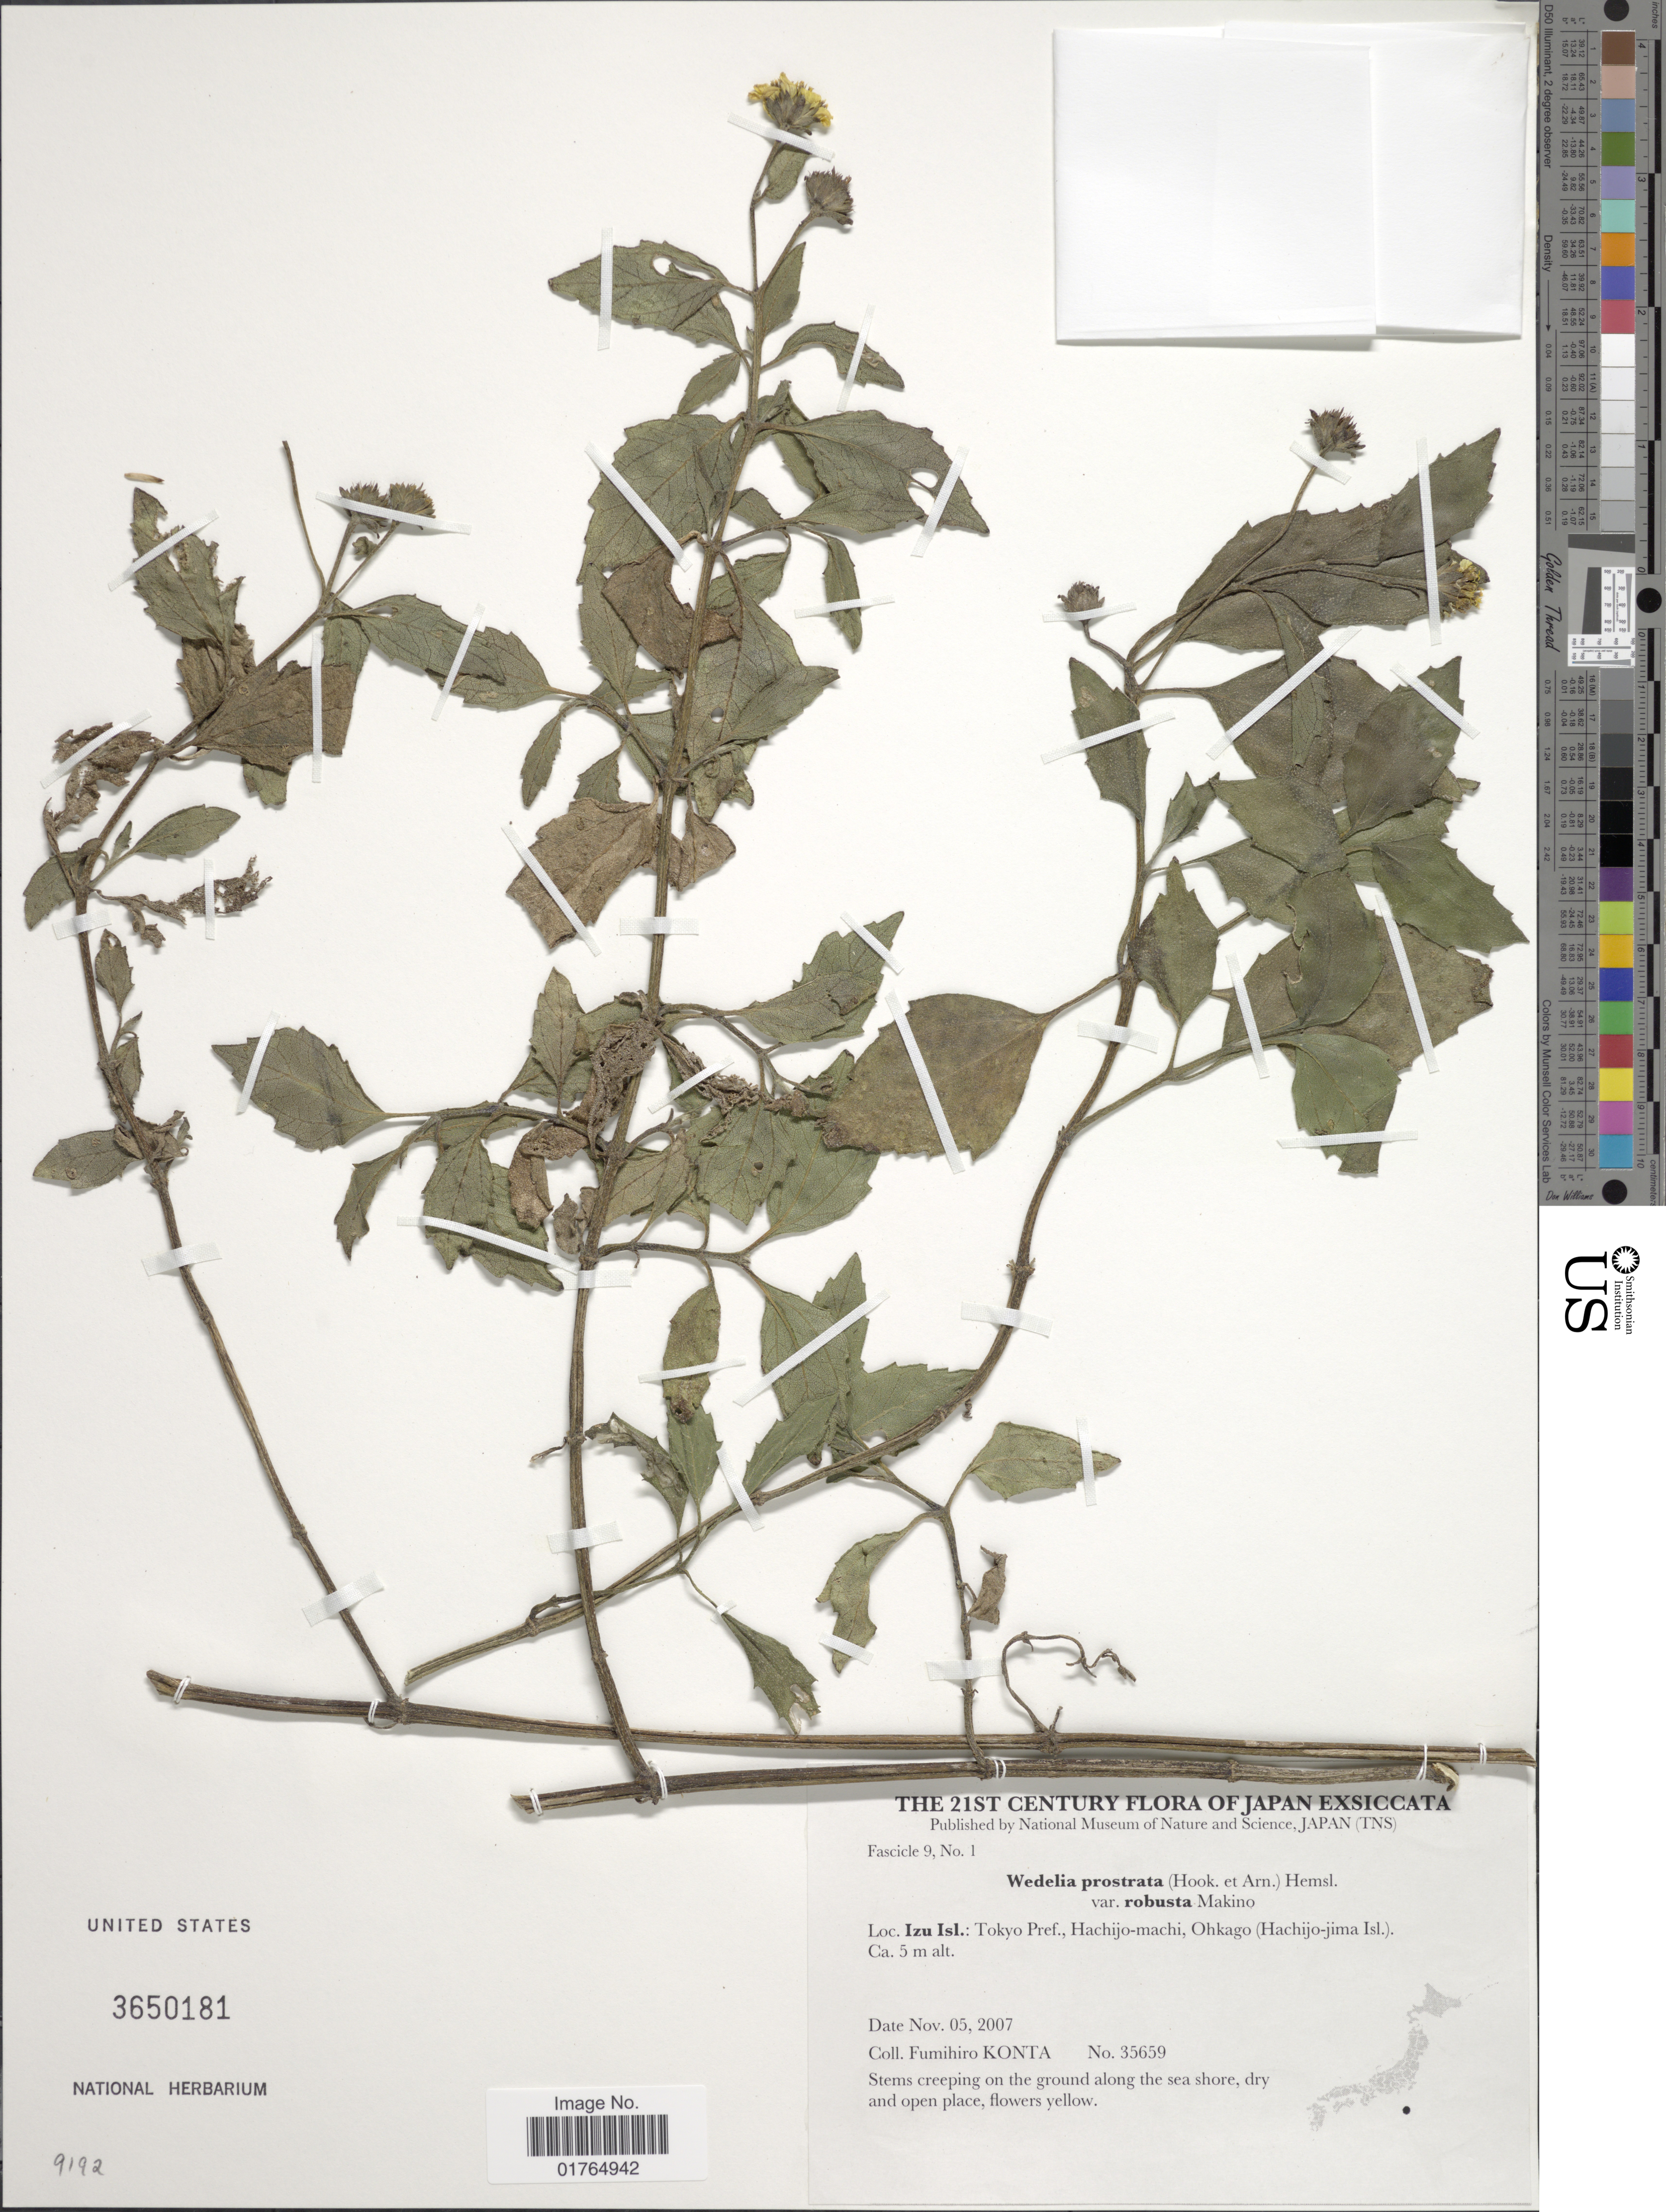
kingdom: Plantae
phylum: Tracheophyta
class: Magnoliopsida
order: Asterales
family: Asteraceae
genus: Wollastonia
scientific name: Wollastonia dentata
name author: (H. Lév. & Vaniot) Orchard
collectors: F. Konta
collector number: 35659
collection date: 2007-11-05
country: Japan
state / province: Tokyo, Federal City of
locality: Izu Isl., Tokyo Pref., Hachijo-machi, Ohkago (Hachijo-jima Isl.)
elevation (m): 5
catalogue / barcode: US 3650181